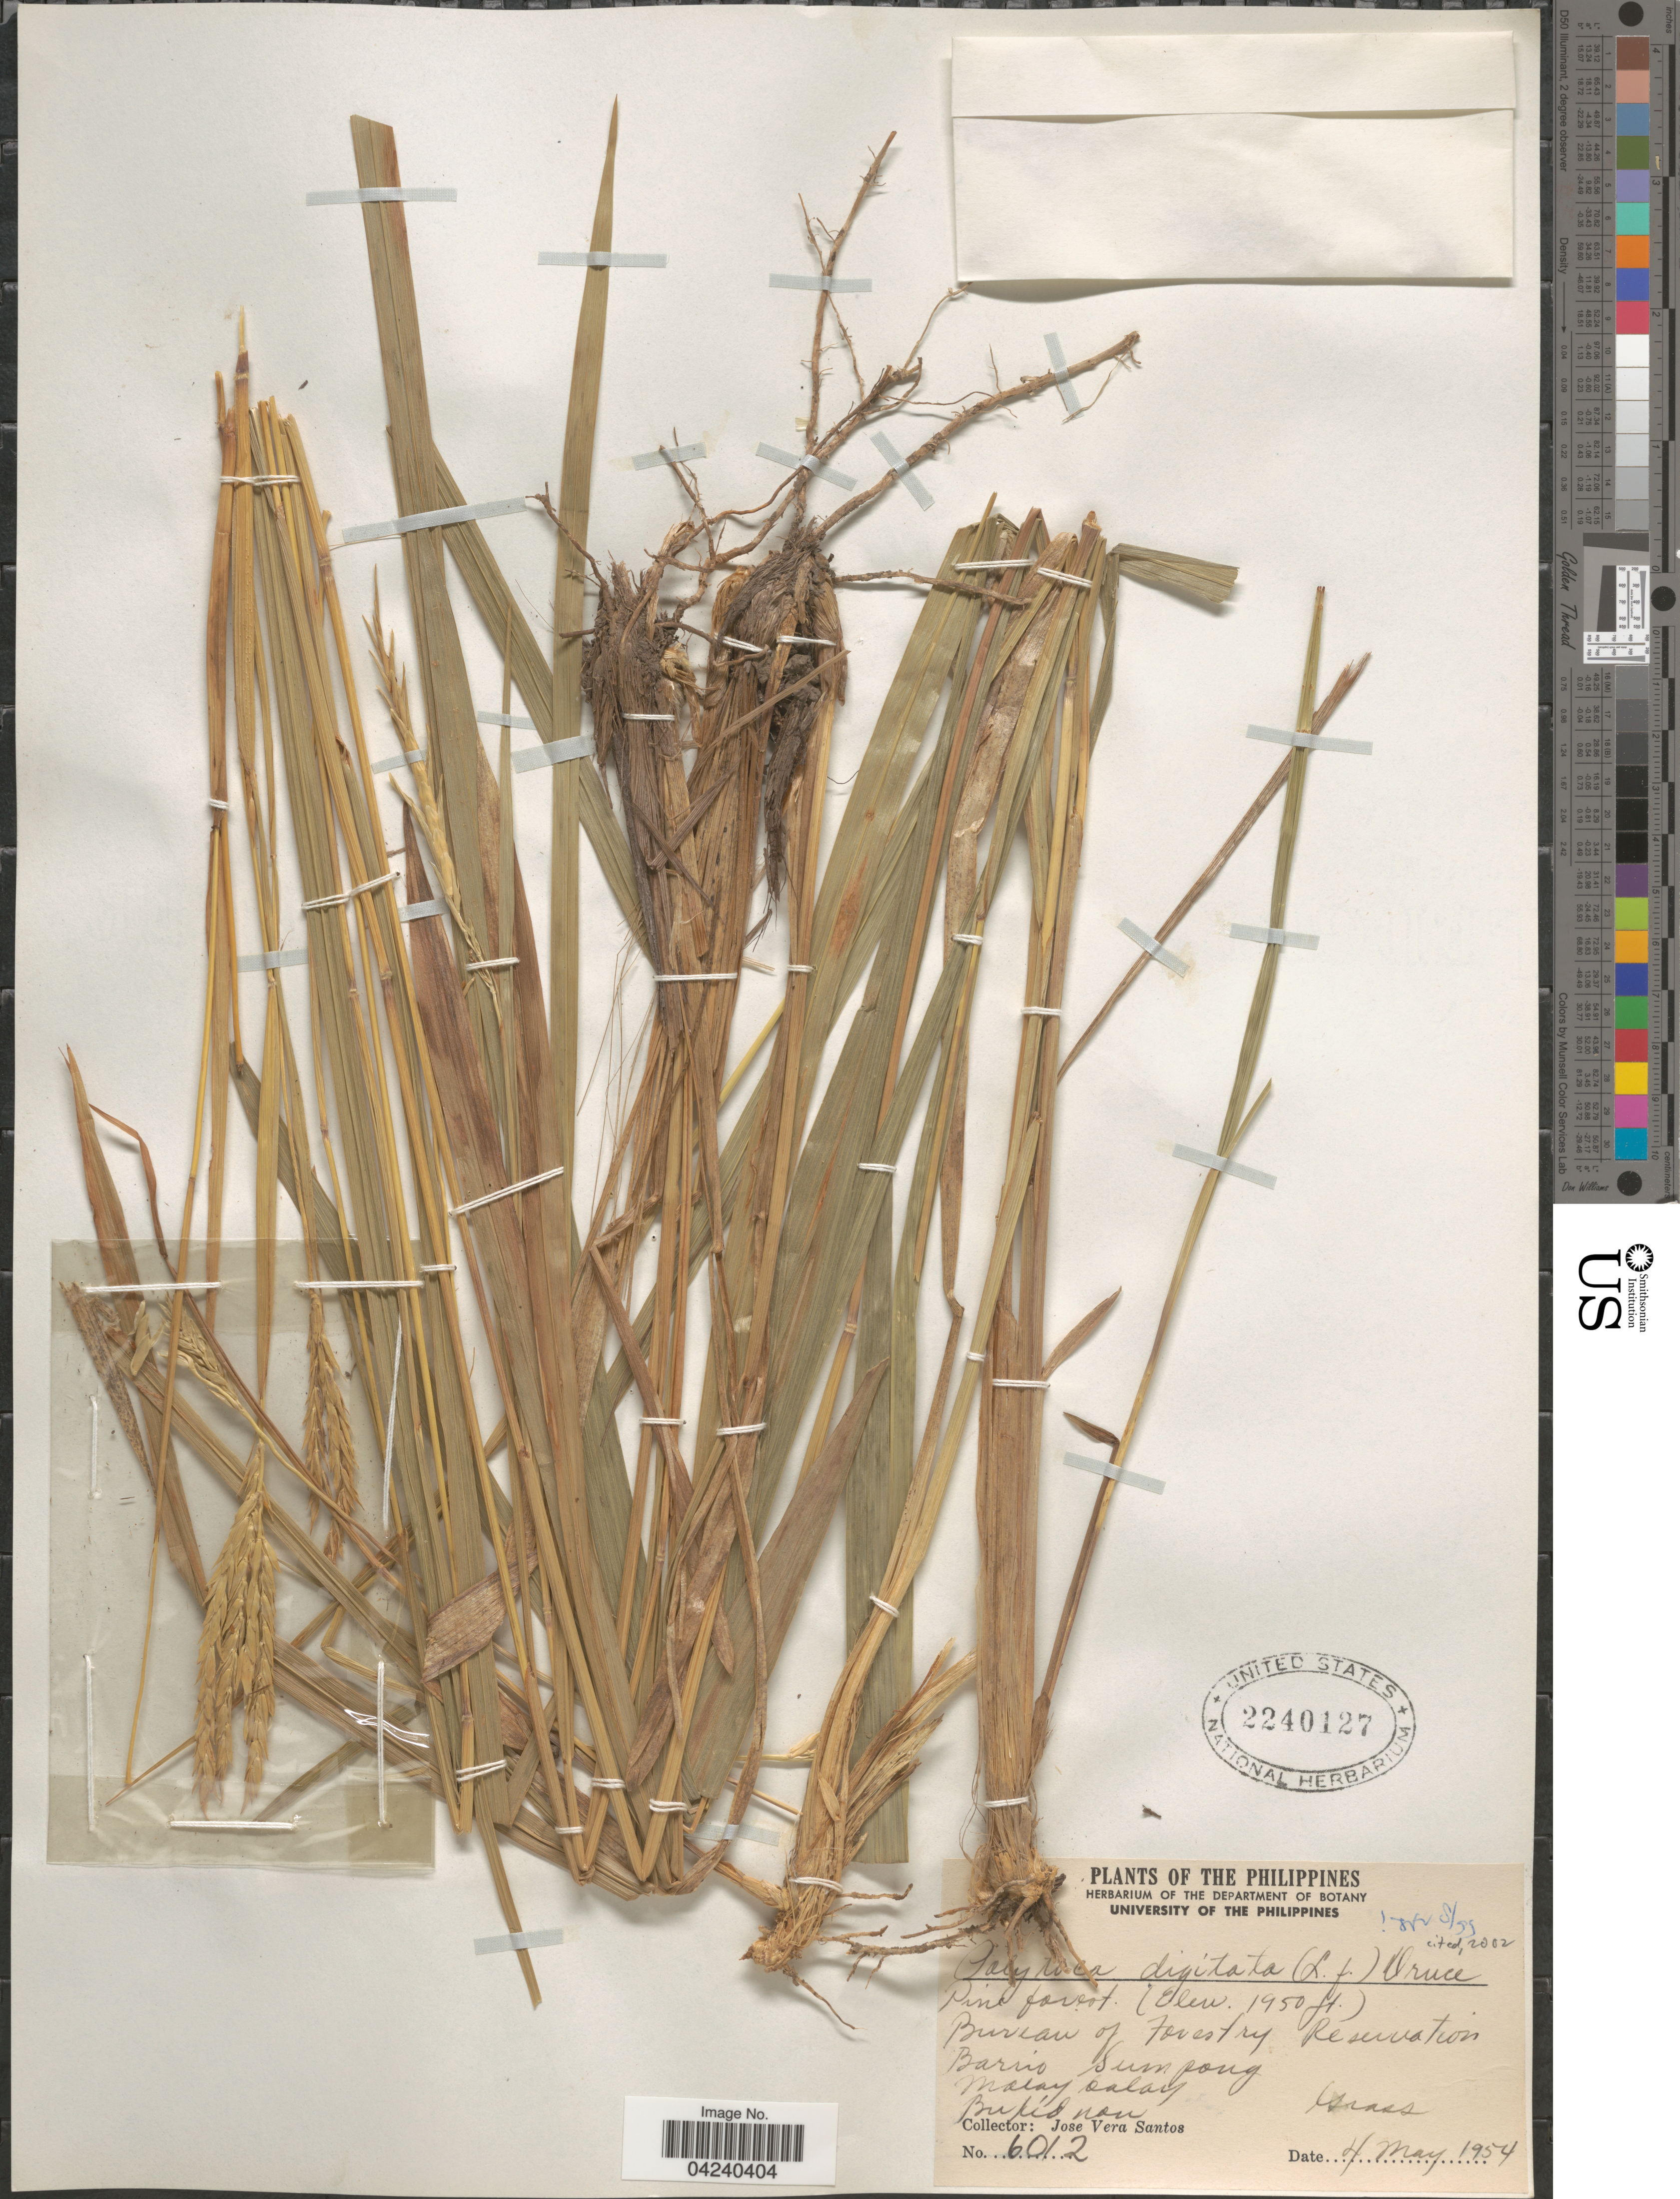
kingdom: Plantae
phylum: Tracheophyta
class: Liliopsida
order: Poales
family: Poaceae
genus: Polytoca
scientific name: Polytoca digitata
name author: (L. f.) Druce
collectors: J. V. Santos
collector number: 6012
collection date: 1954-05-04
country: Philippines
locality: Barrio Sumpong. Malay balay. Bukidnon.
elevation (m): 594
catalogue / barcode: US 2240127